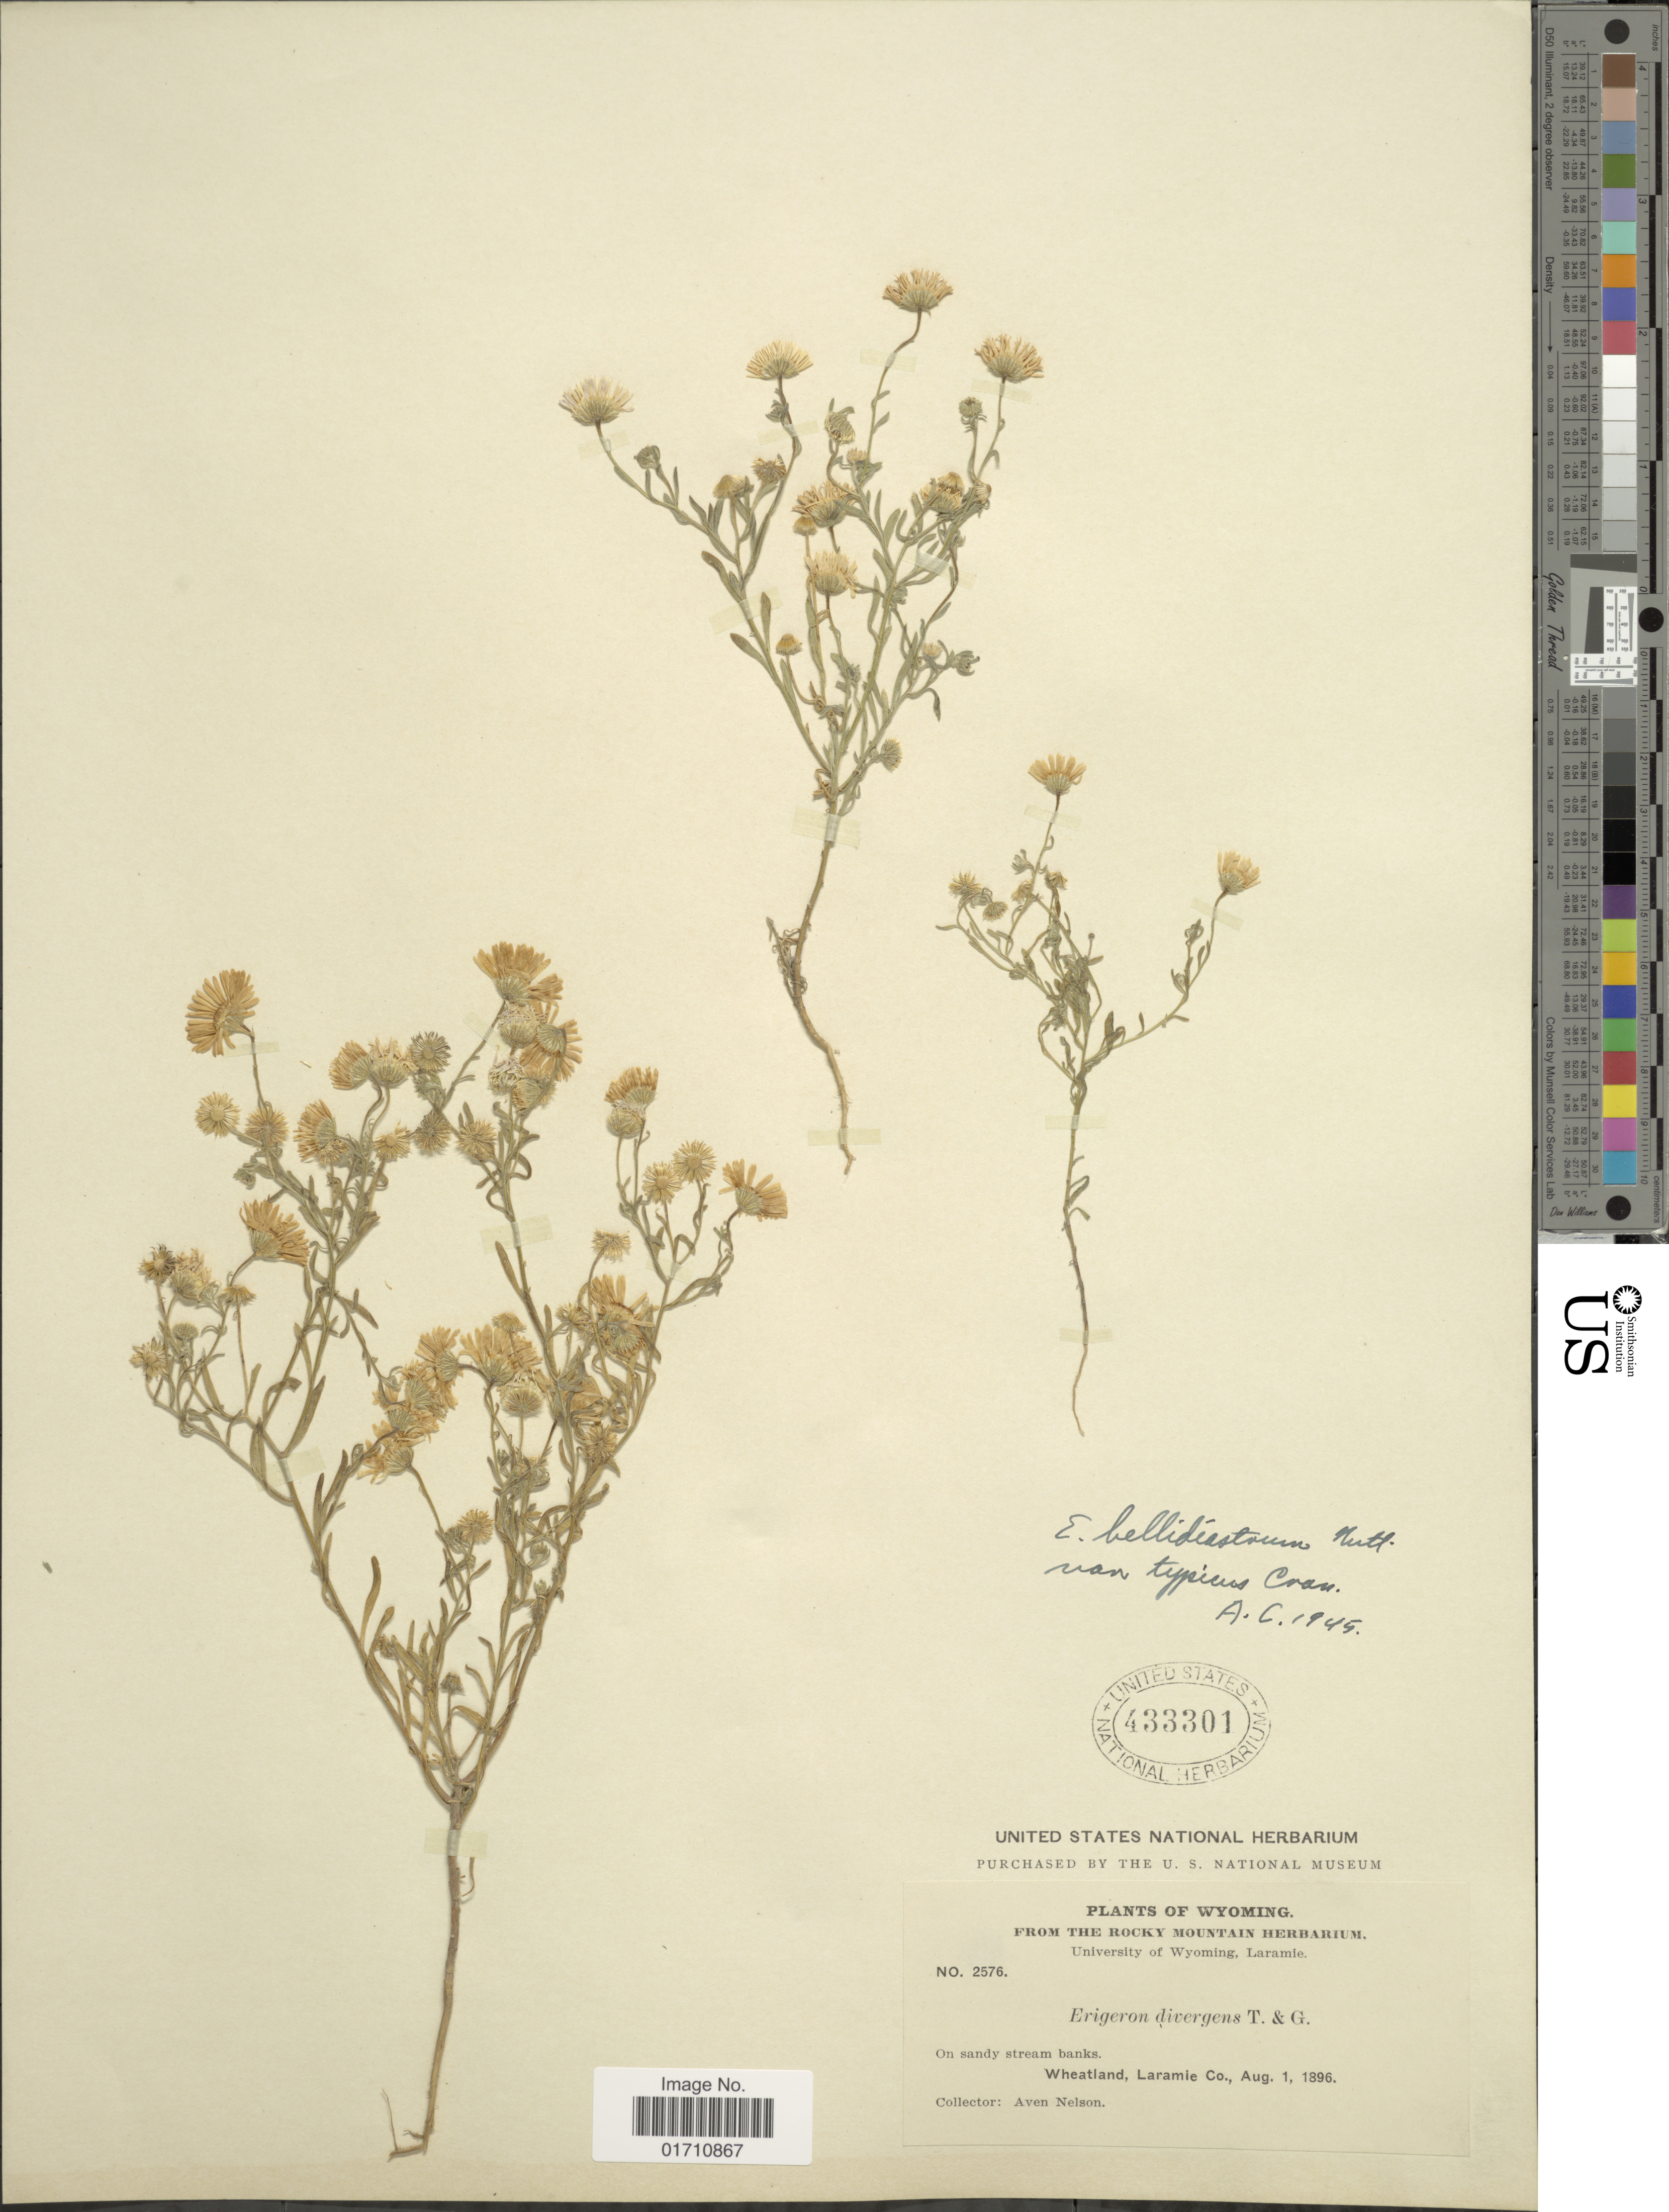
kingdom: Plantae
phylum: Tracheophyta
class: Magnoliopsida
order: Asterales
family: Asteraceae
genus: Erigeron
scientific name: Erigeron bellidiastrum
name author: Nutt.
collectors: A. Nelson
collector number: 2576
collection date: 1896-08-01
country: United States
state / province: Wyoming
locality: On sandy stream banks, Wheatland, Laramie Co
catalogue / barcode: US 433301